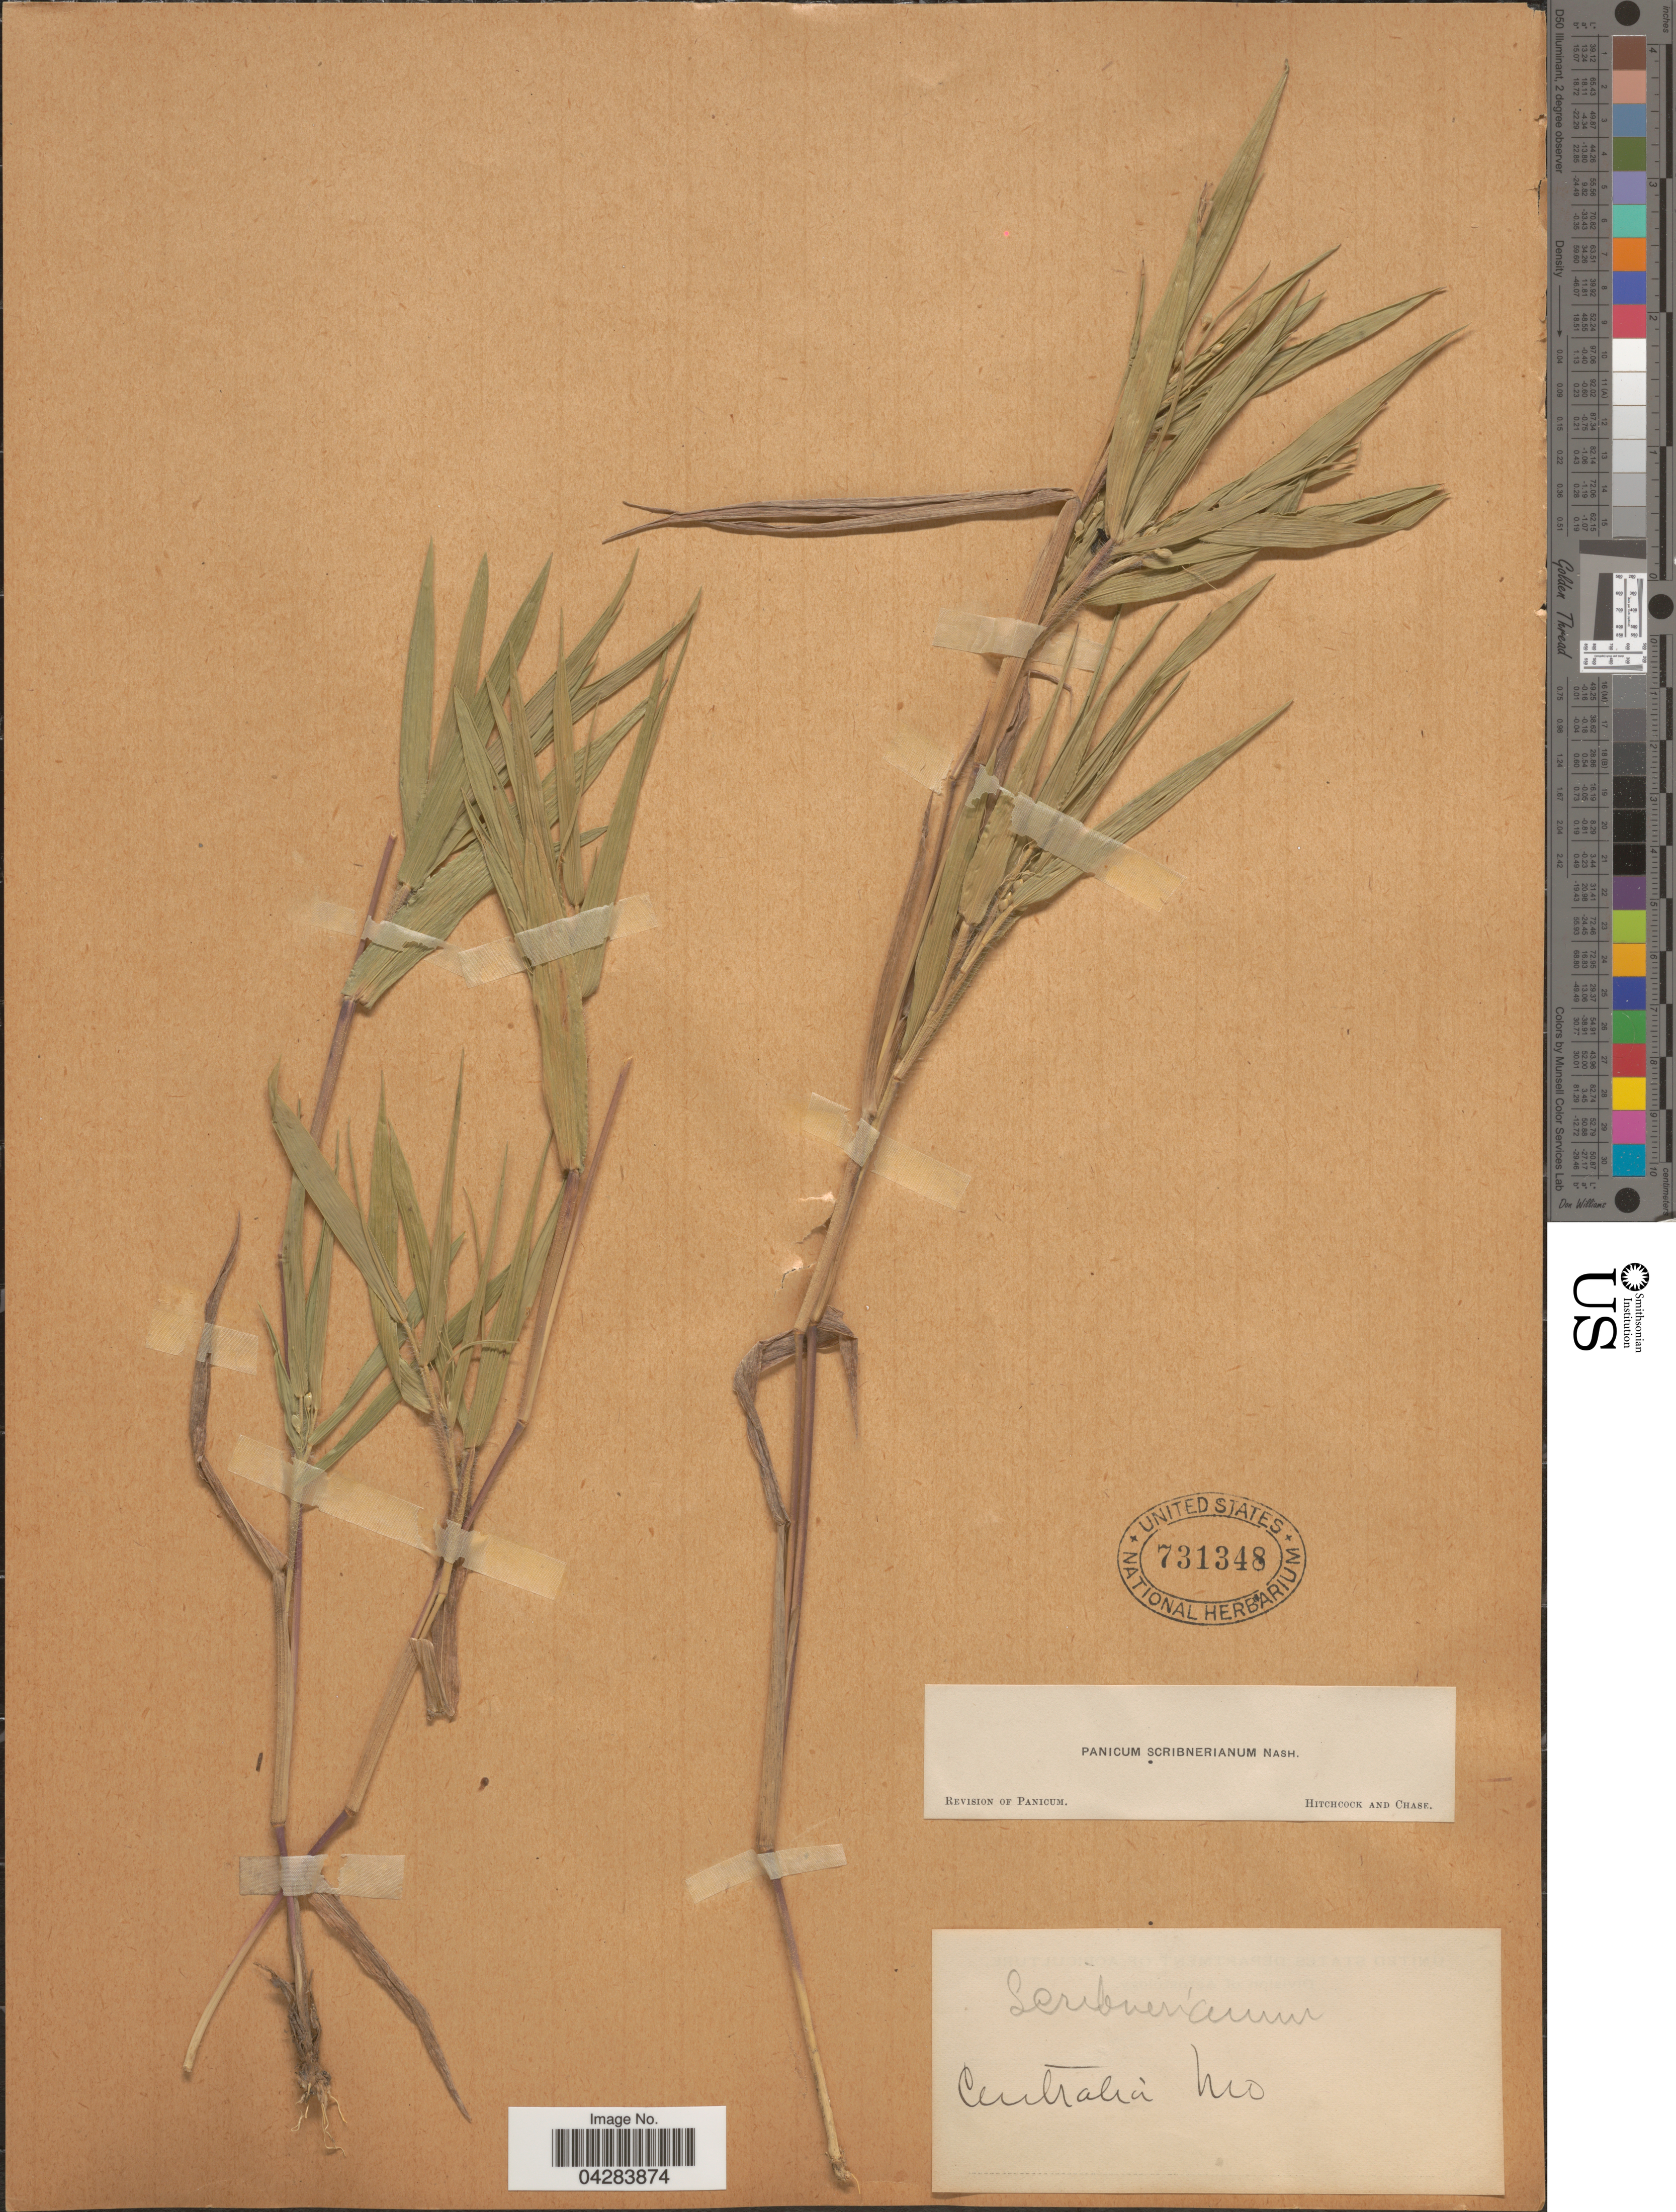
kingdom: Plantae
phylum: Tracheophyta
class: Liliopsida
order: Poales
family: Poaceae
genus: Dichanthelium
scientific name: Dichanthelium oligosanthes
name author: (Schult.) Gould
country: United States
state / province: Missouri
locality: Centralia Mo.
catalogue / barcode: US 731348